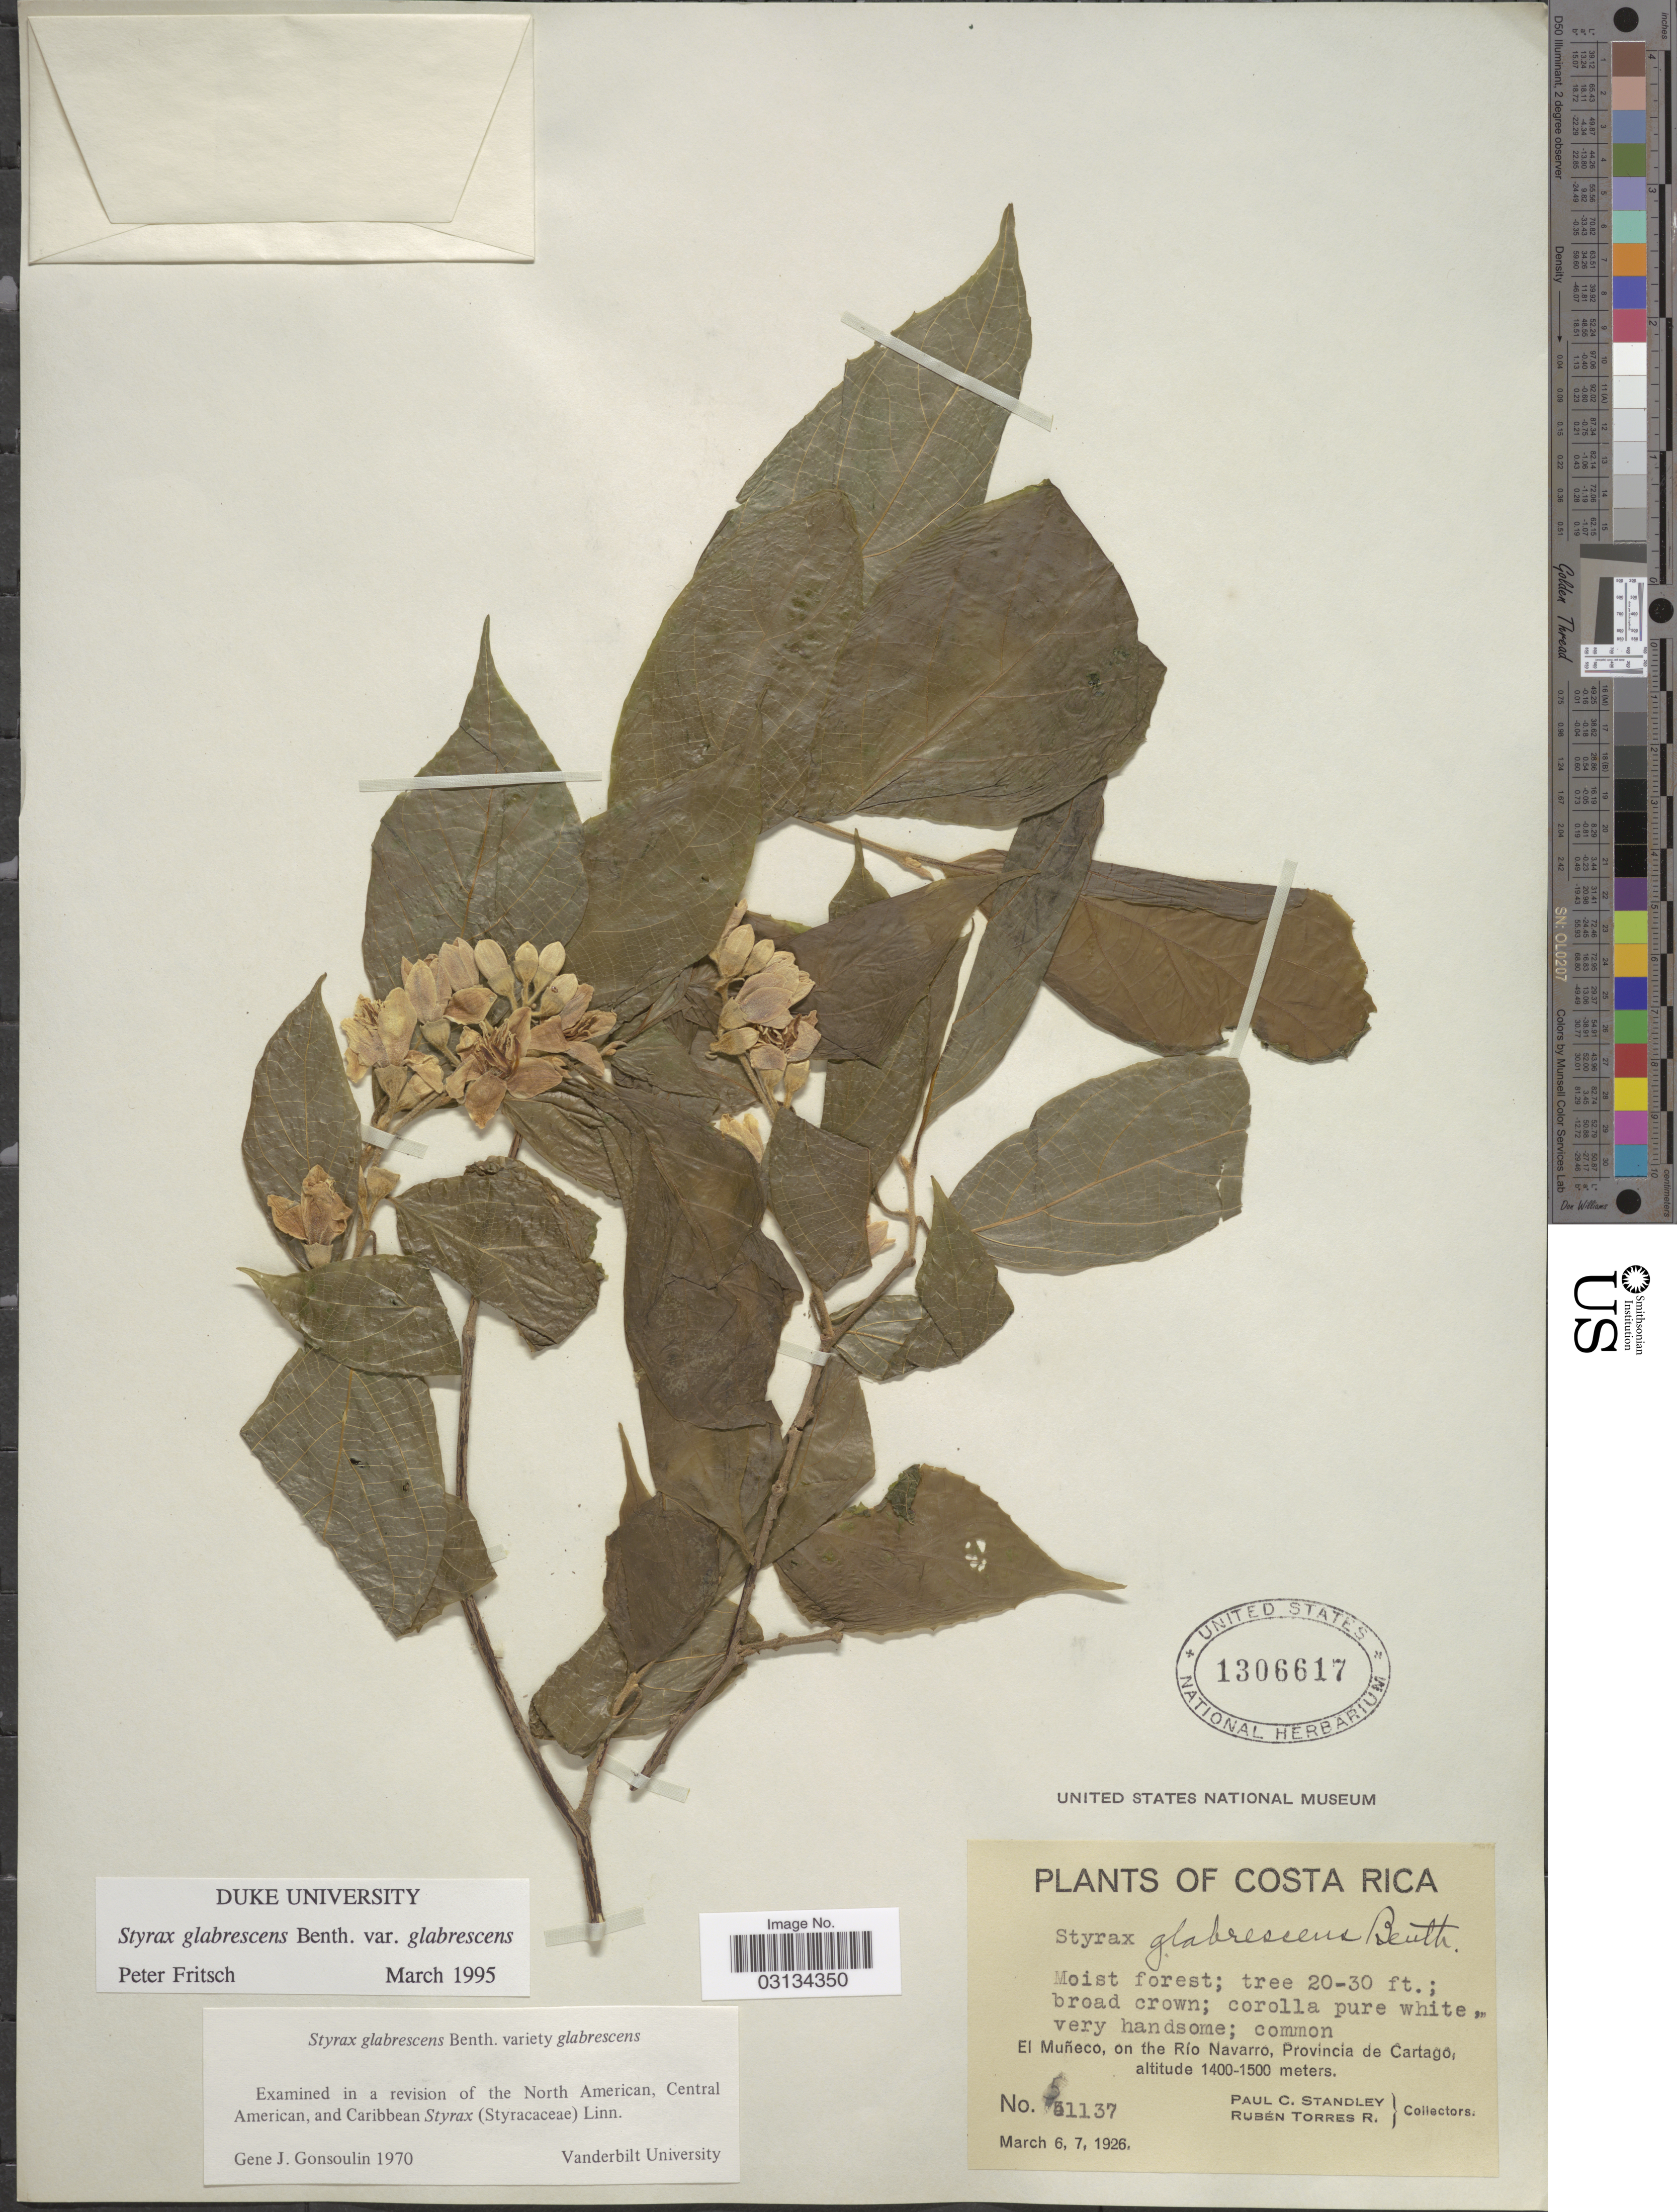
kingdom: Plantae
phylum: Tracheophyta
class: Magnoliopsida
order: Ericales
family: Styracaceae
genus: Styrax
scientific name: Styrax glabrescens Benth. var. glabrescens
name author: Benth.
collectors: P. C. Standley & R. Torres Rojas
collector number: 51137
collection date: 1926-03-06/1926-03-07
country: Costa Rica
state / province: Cartago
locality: El Muñeco, on the Río Navarro, Provincia de Cartago.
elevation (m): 1400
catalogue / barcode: US 1306617